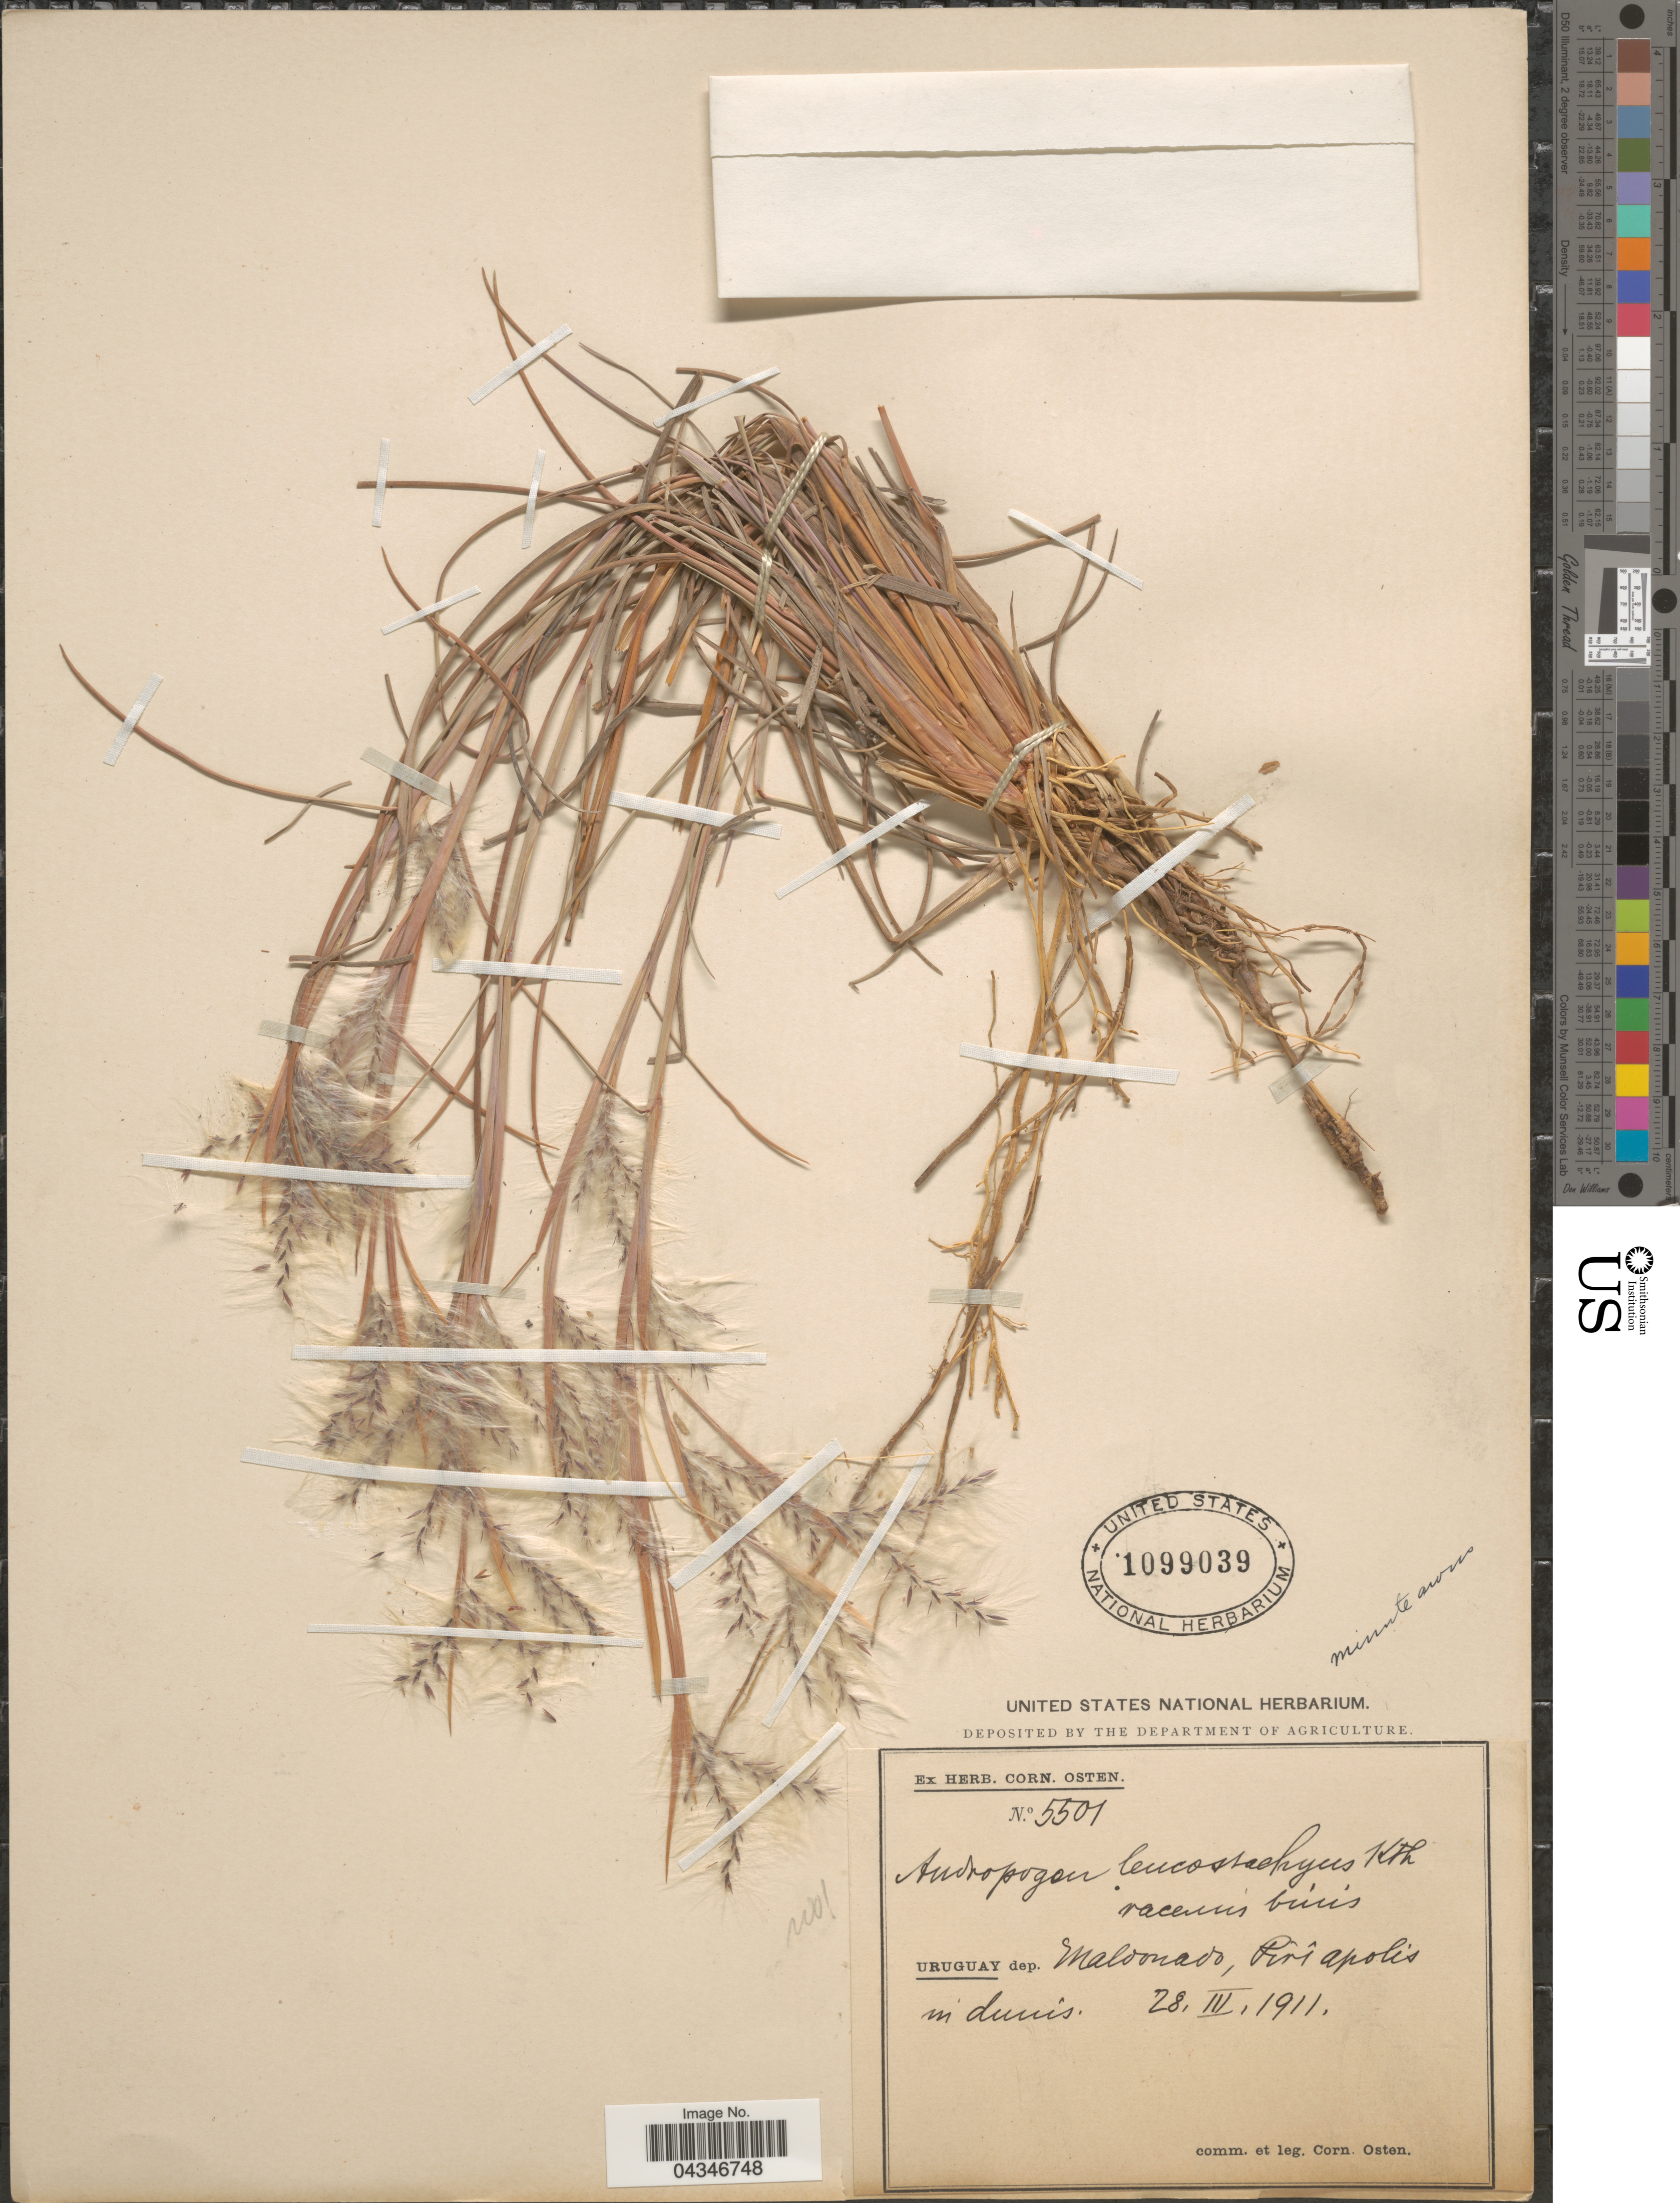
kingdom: Plantae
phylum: Tracheophyta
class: Liliopsida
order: Poales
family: Poaceae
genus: Andropogon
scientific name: Andropogon sp.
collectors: C. Osten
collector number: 5501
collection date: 1911-03-28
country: Uruguay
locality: Dep. Maldonado, Piriapolis in dunis.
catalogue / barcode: US 1099039